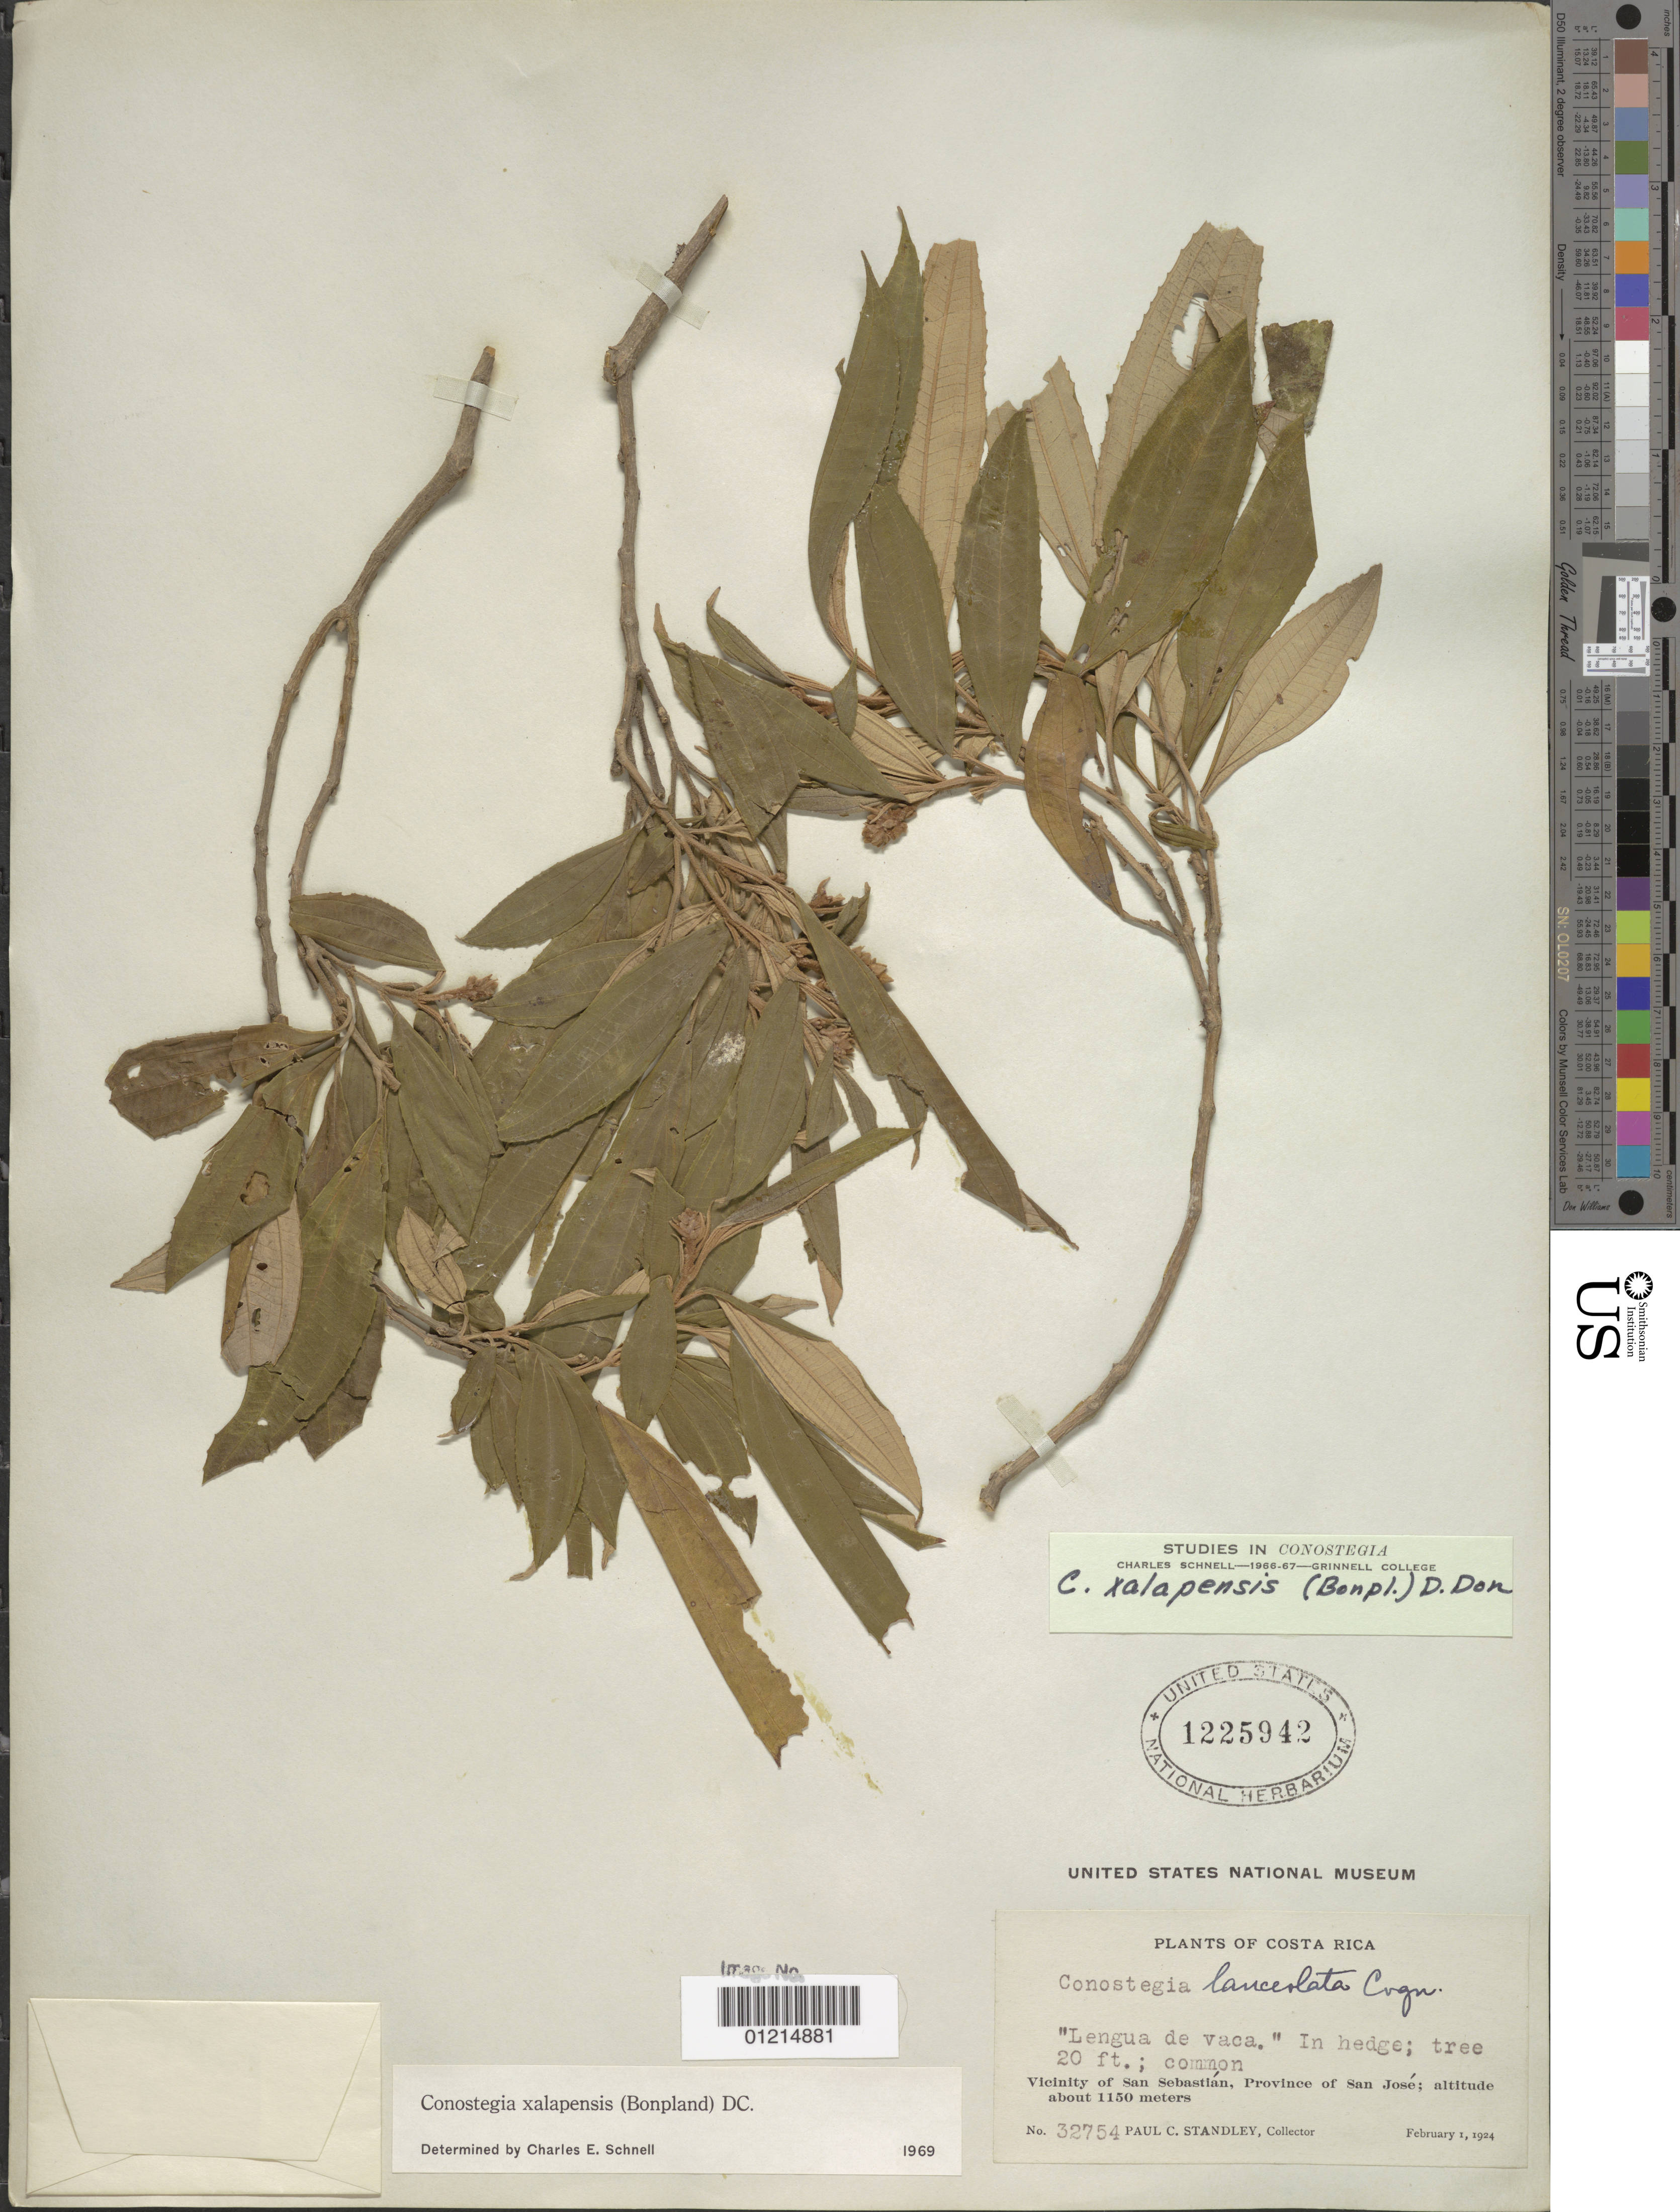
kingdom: Plantae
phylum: Tracheophyta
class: Magnoliopsida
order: Myrtales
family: Melastomataceae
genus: Conostegia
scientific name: Conostegia quadrangularis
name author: Schltdl. ex Steud.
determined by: Schnell, C. E.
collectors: P. C. Standley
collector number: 32754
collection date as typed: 01 Feb 1924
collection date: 1924-02-01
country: Costa Rica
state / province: San José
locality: Vicinity of San Sebastian.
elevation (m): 1150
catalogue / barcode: US 1225942